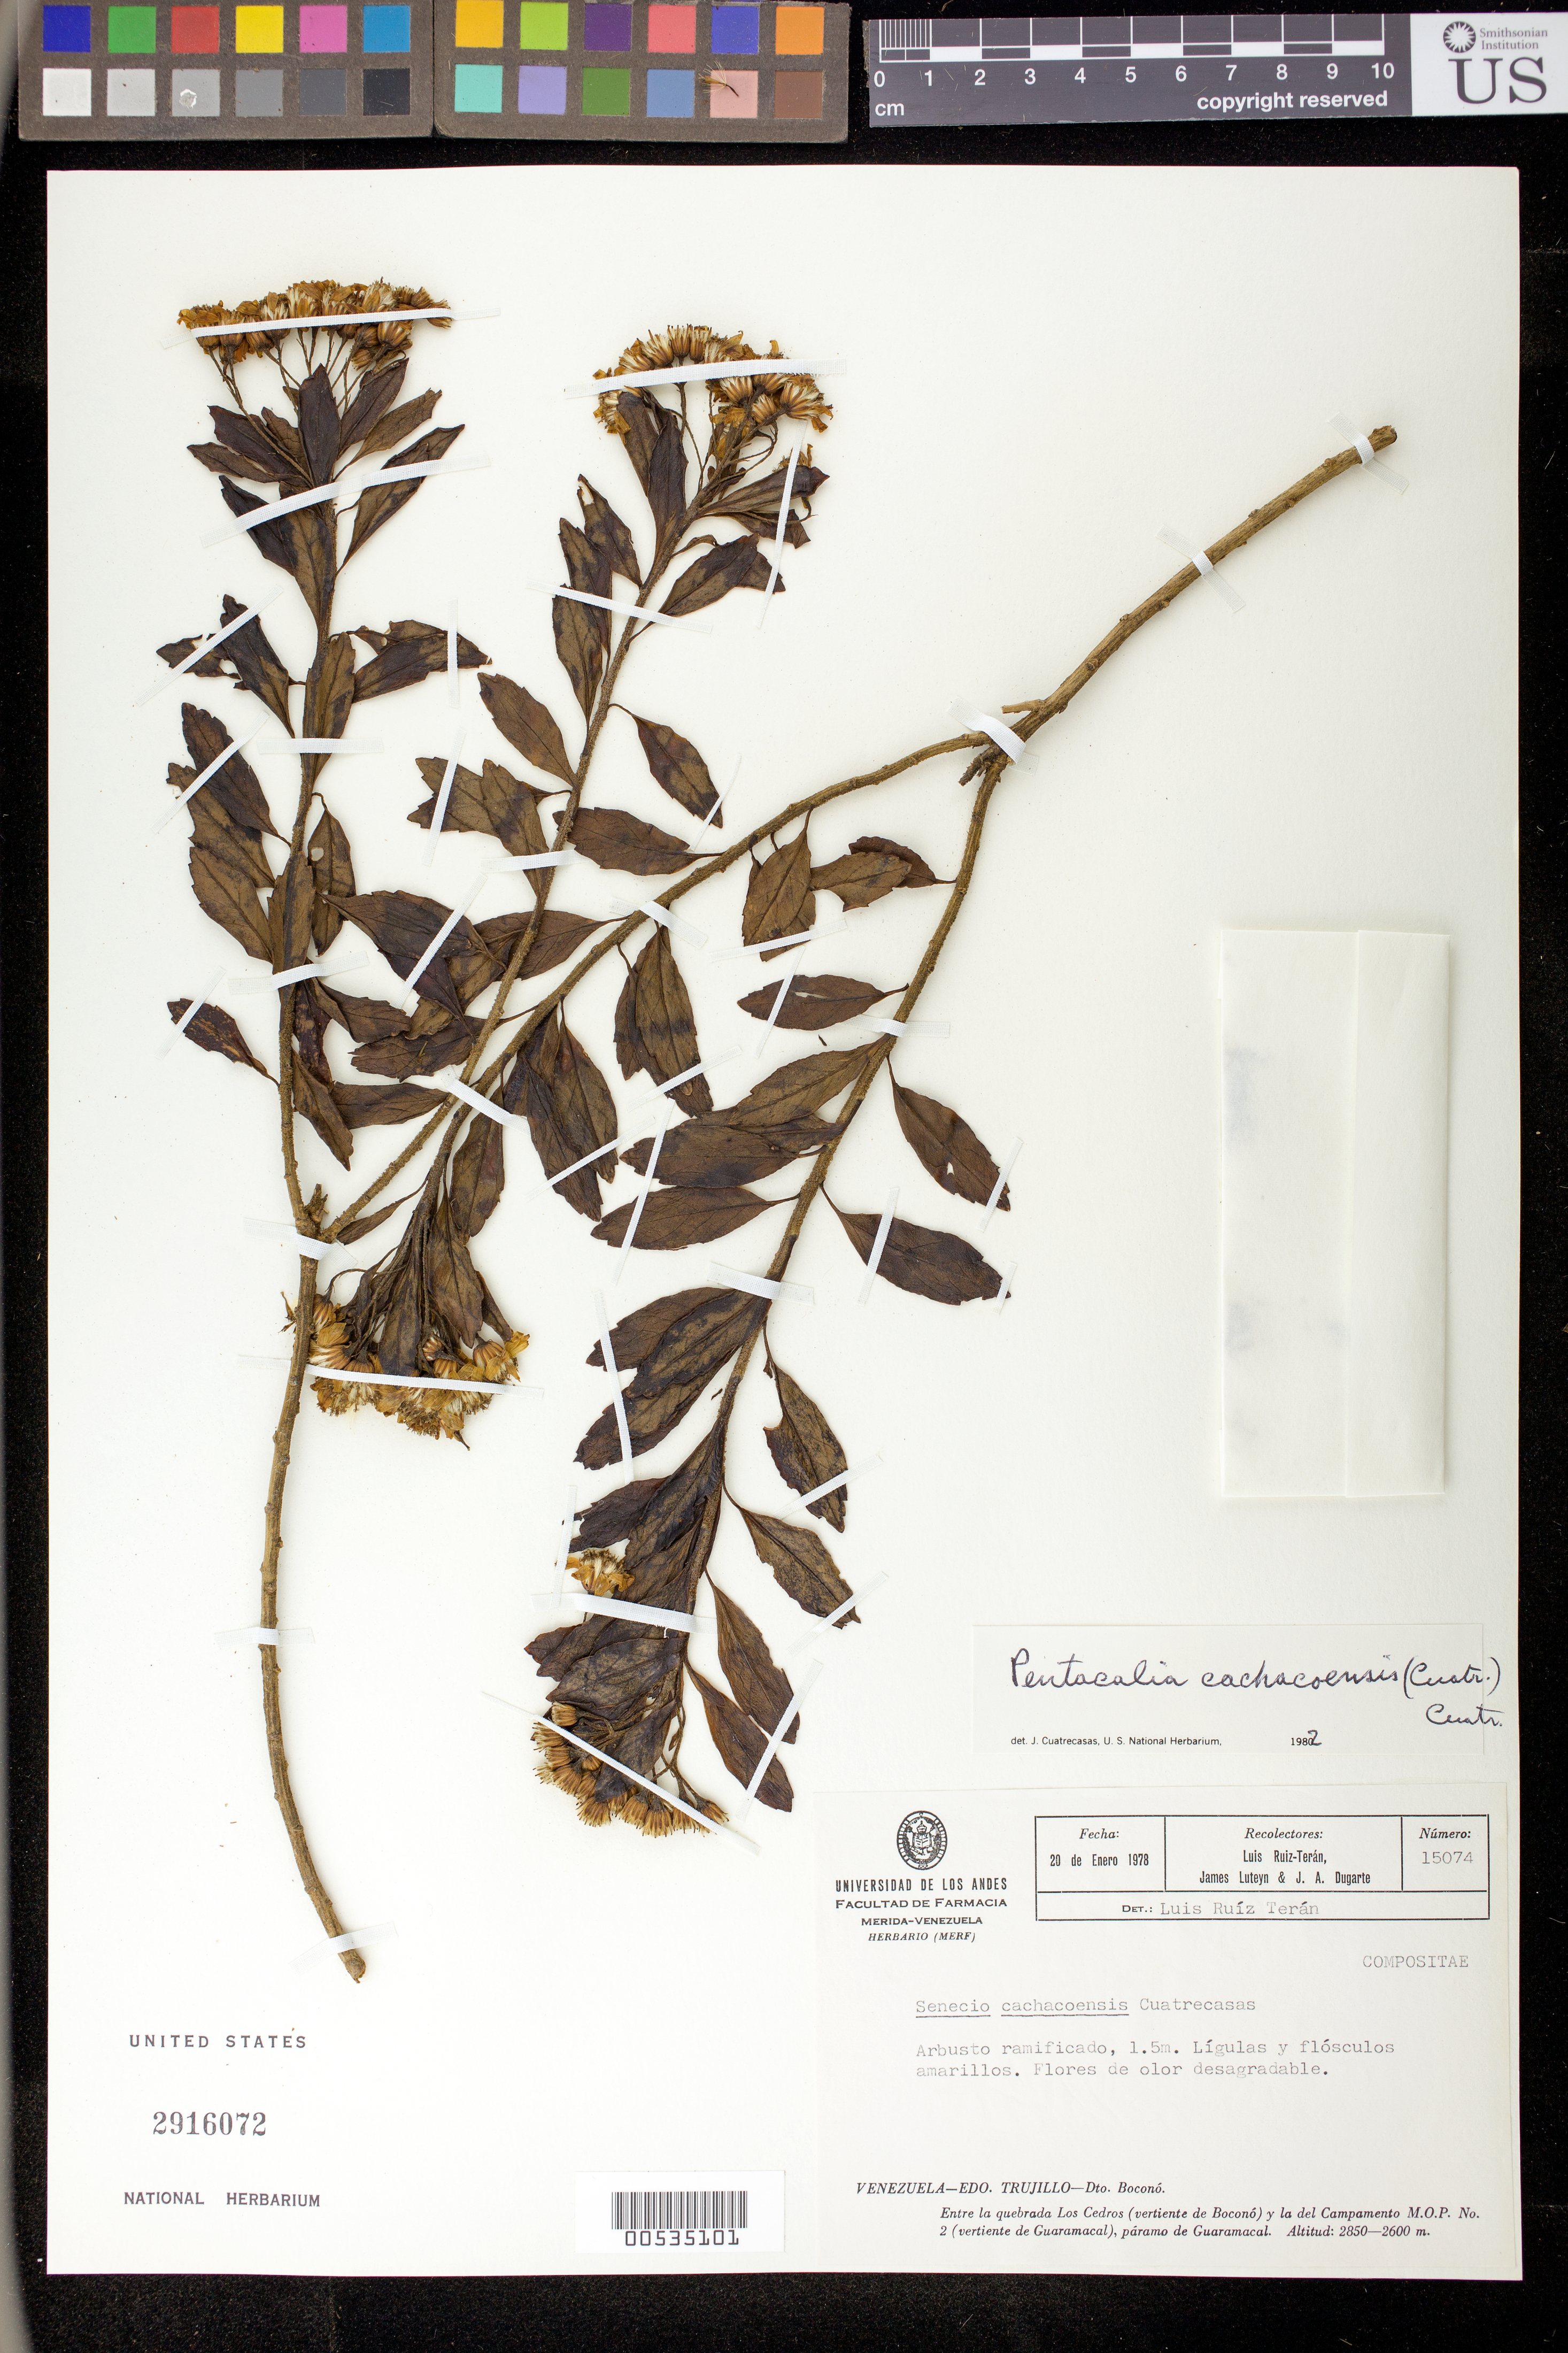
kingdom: Plantae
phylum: Tracheophyta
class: Magnoliopsida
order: Asterales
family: Asteraceae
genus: Pentacalia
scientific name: Pentacalia cachacoensis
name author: (Cuatrec.) Cuatrec.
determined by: Cuatrecasas, J.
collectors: L. E. Ruíz-Terán, J. L. Luteyn & J. Dugarte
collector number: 15074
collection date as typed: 20 Jan 1978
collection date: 1978-01-20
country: Venezuela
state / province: Trujillo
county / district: Boconó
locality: Entre la quebrada Los Cedros (vertiente de Boconó) y la del Campamento M.O.P. No. 2 (vertiente de Guaramacal), Páramo de Guaramacal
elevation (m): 2600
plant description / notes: PORT, US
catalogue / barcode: US 2916072